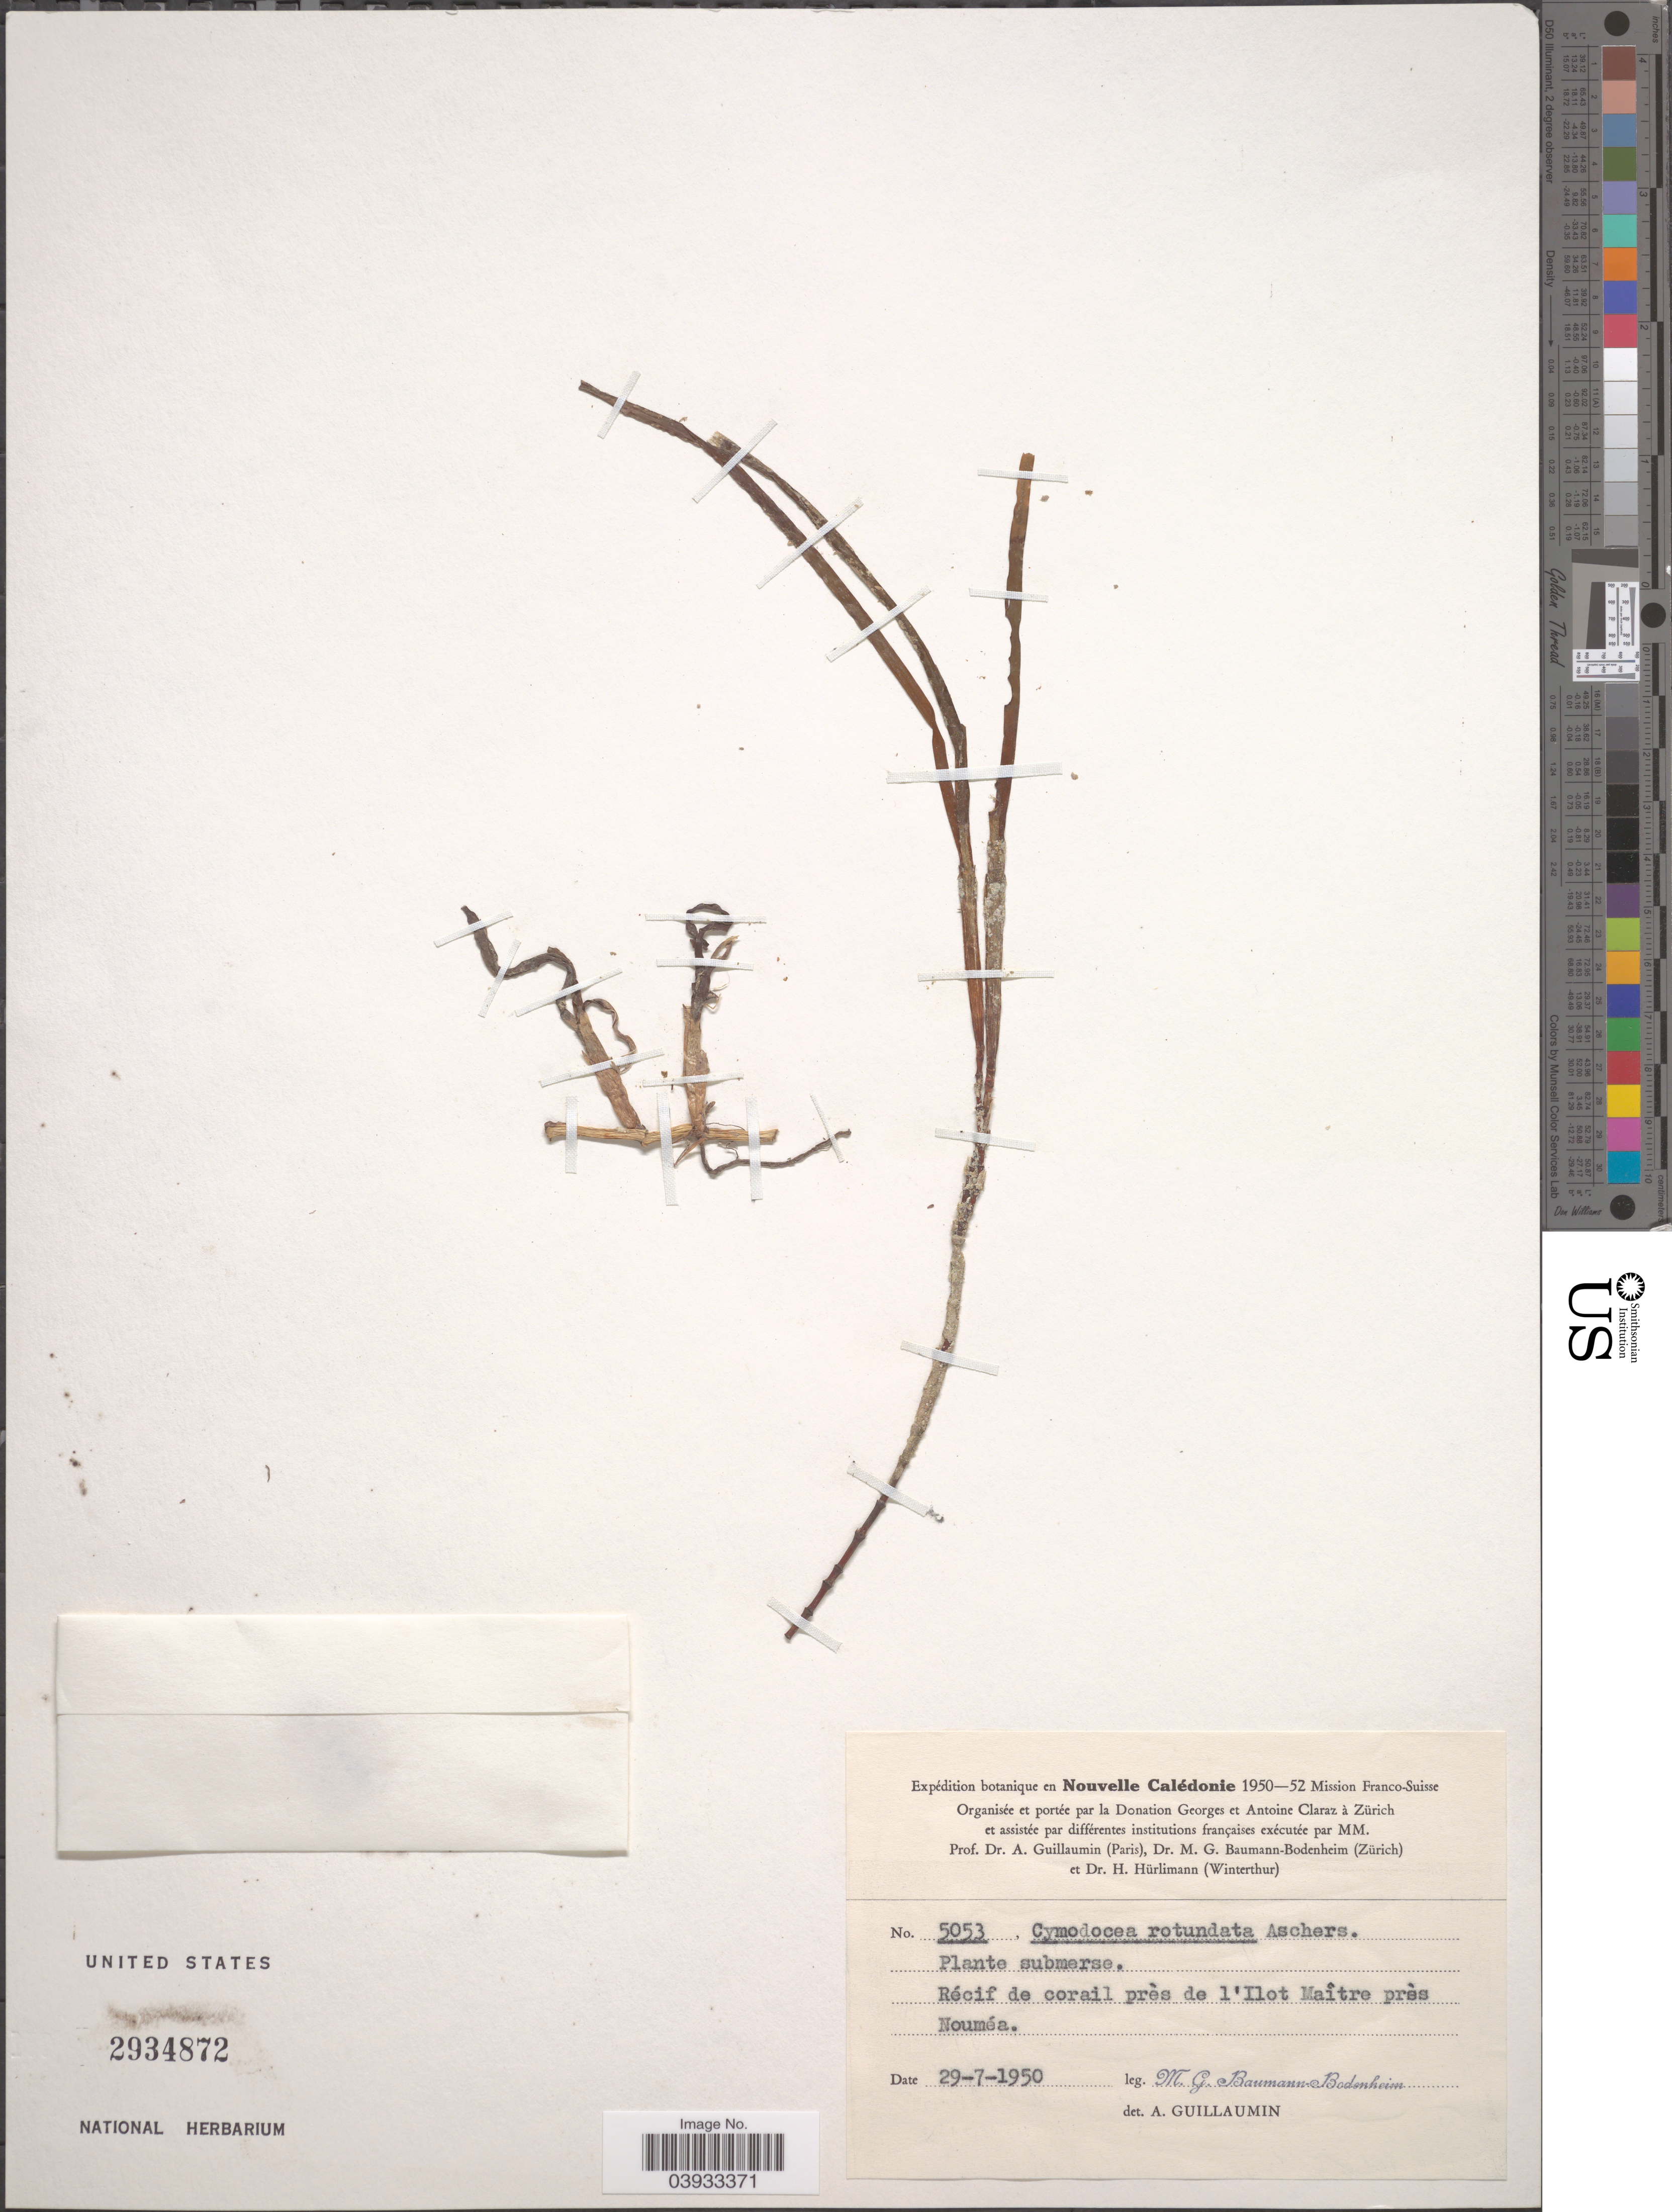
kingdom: Plantae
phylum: Tracheophyta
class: Liliopsida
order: Alismatales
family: Cymodoceaceae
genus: Cymodocea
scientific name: Cymodocea rotundata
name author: Asch. & Schweinf.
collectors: M. G. Baumann-Bodenheim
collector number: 5053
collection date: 1950-07-29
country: New Caledonia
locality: Nouvelle Calédonie. Récif de corail près de l'Ilot Maitre près Nouméa.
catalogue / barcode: US 2934872